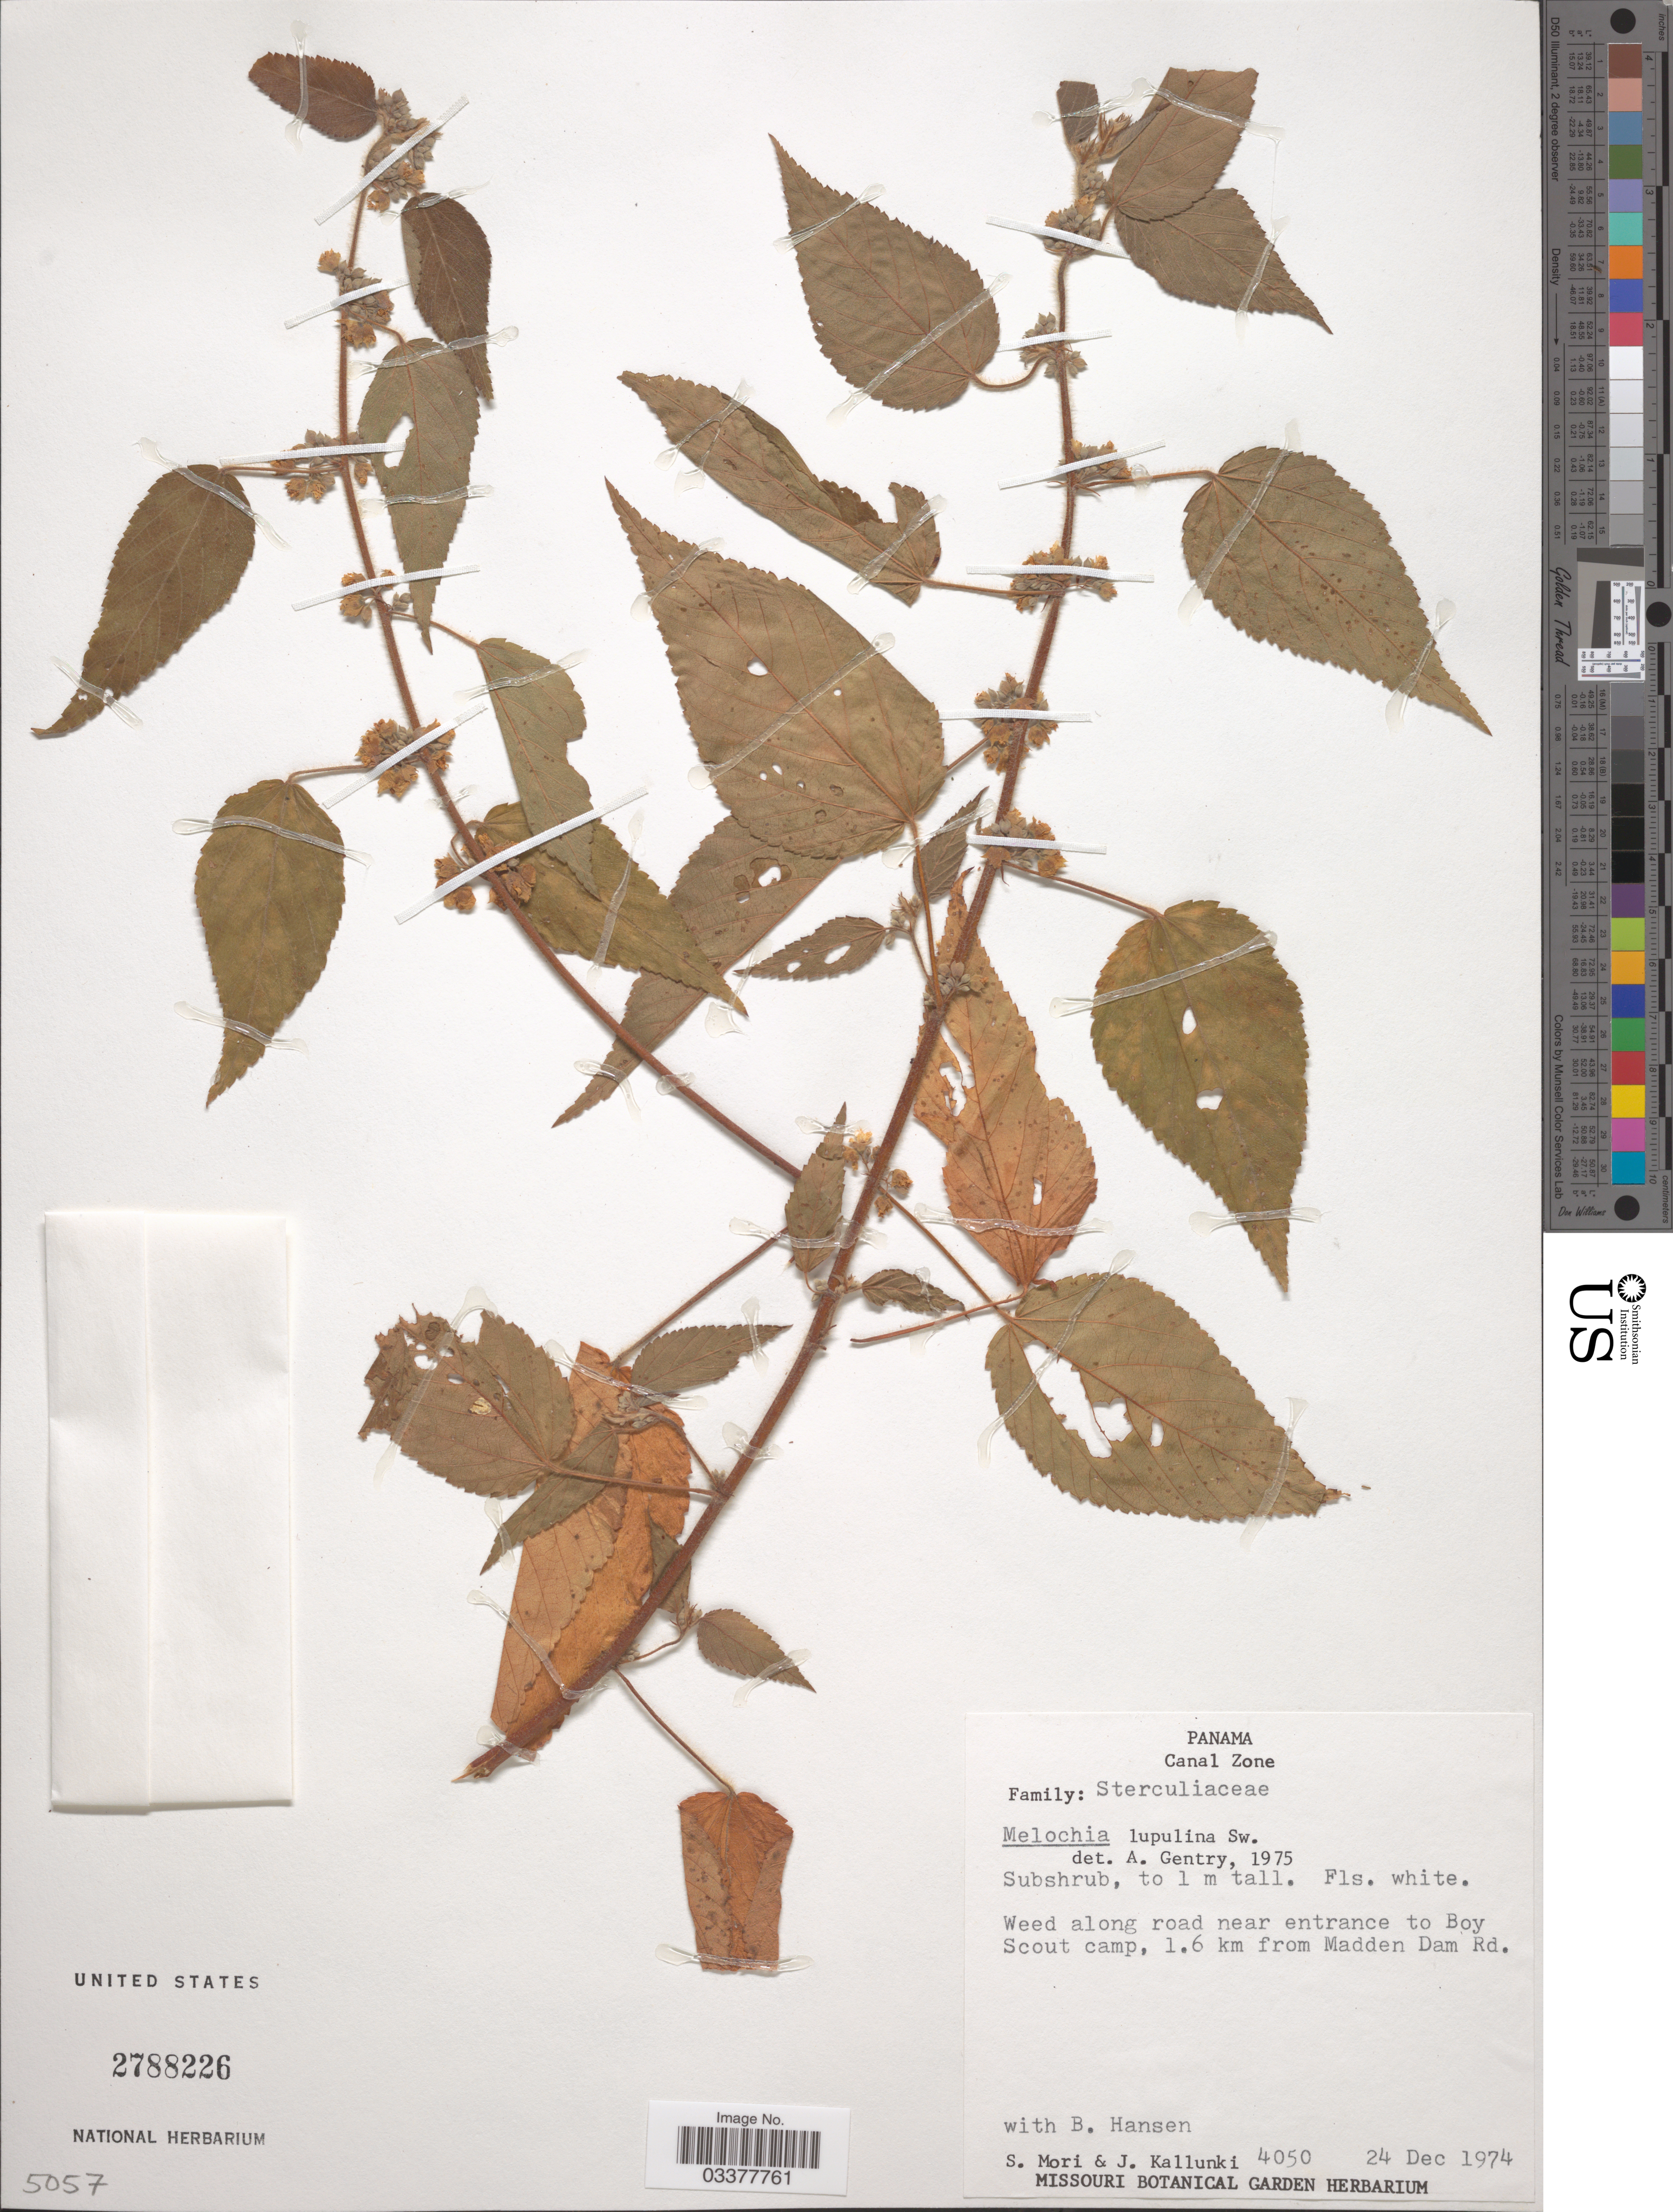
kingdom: Plantae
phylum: Tracheophyta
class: Magnoliopsida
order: Malvales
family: Malvaceae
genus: Melochia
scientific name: Melochia lupulina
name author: Sw.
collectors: S. Mori, J. Kallunki & B. Hansen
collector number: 4050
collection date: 1974-12-24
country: Panama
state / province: Colón / Panamá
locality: Canal Zone. Weed along road near entrance to Boy Scout camp, 1.6 km from Madden Dam Rd.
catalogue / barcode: US 2788226